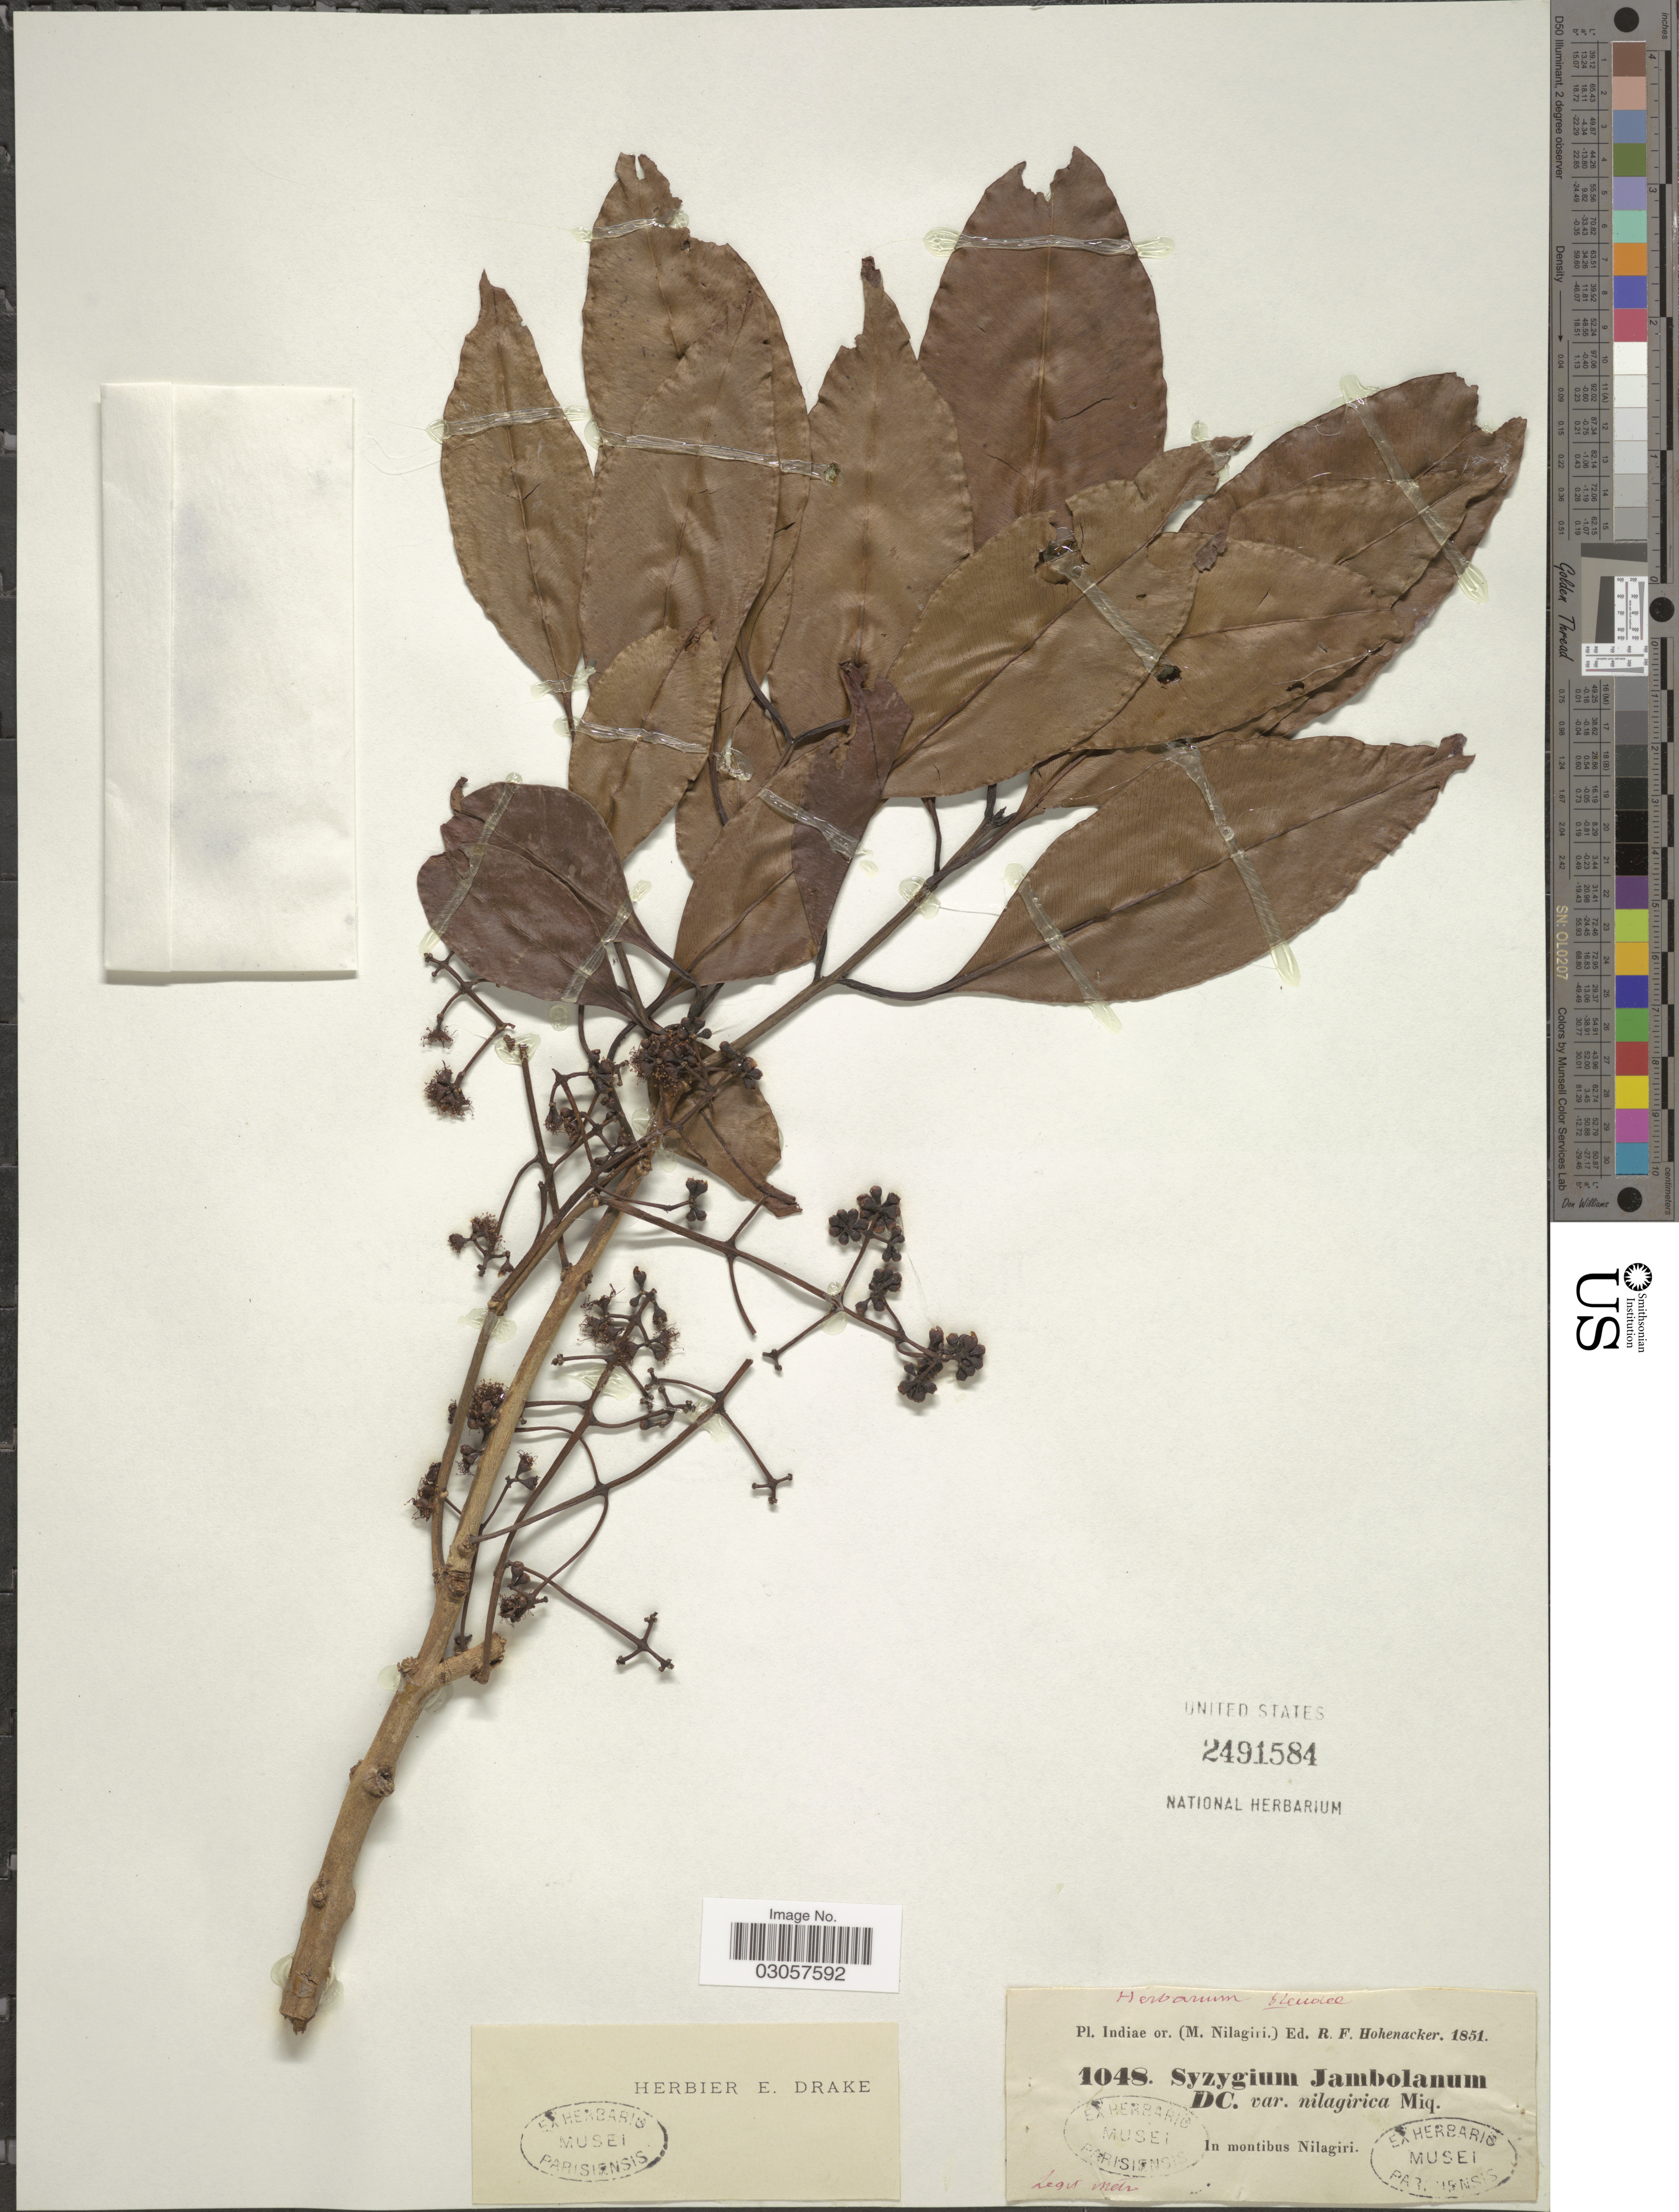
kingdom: Plantae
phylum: Tracheophyta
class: Magnoliopsida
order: Myrtales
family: Myrtaceae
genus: Syzygium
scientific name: Syzygium cumini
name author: (L.) Skeels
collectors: -. Metz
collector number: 1048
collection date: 1851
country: India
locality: Indiae or. (M. Nilagiri). In montibus Nilagiri.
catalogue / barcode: US 2491584